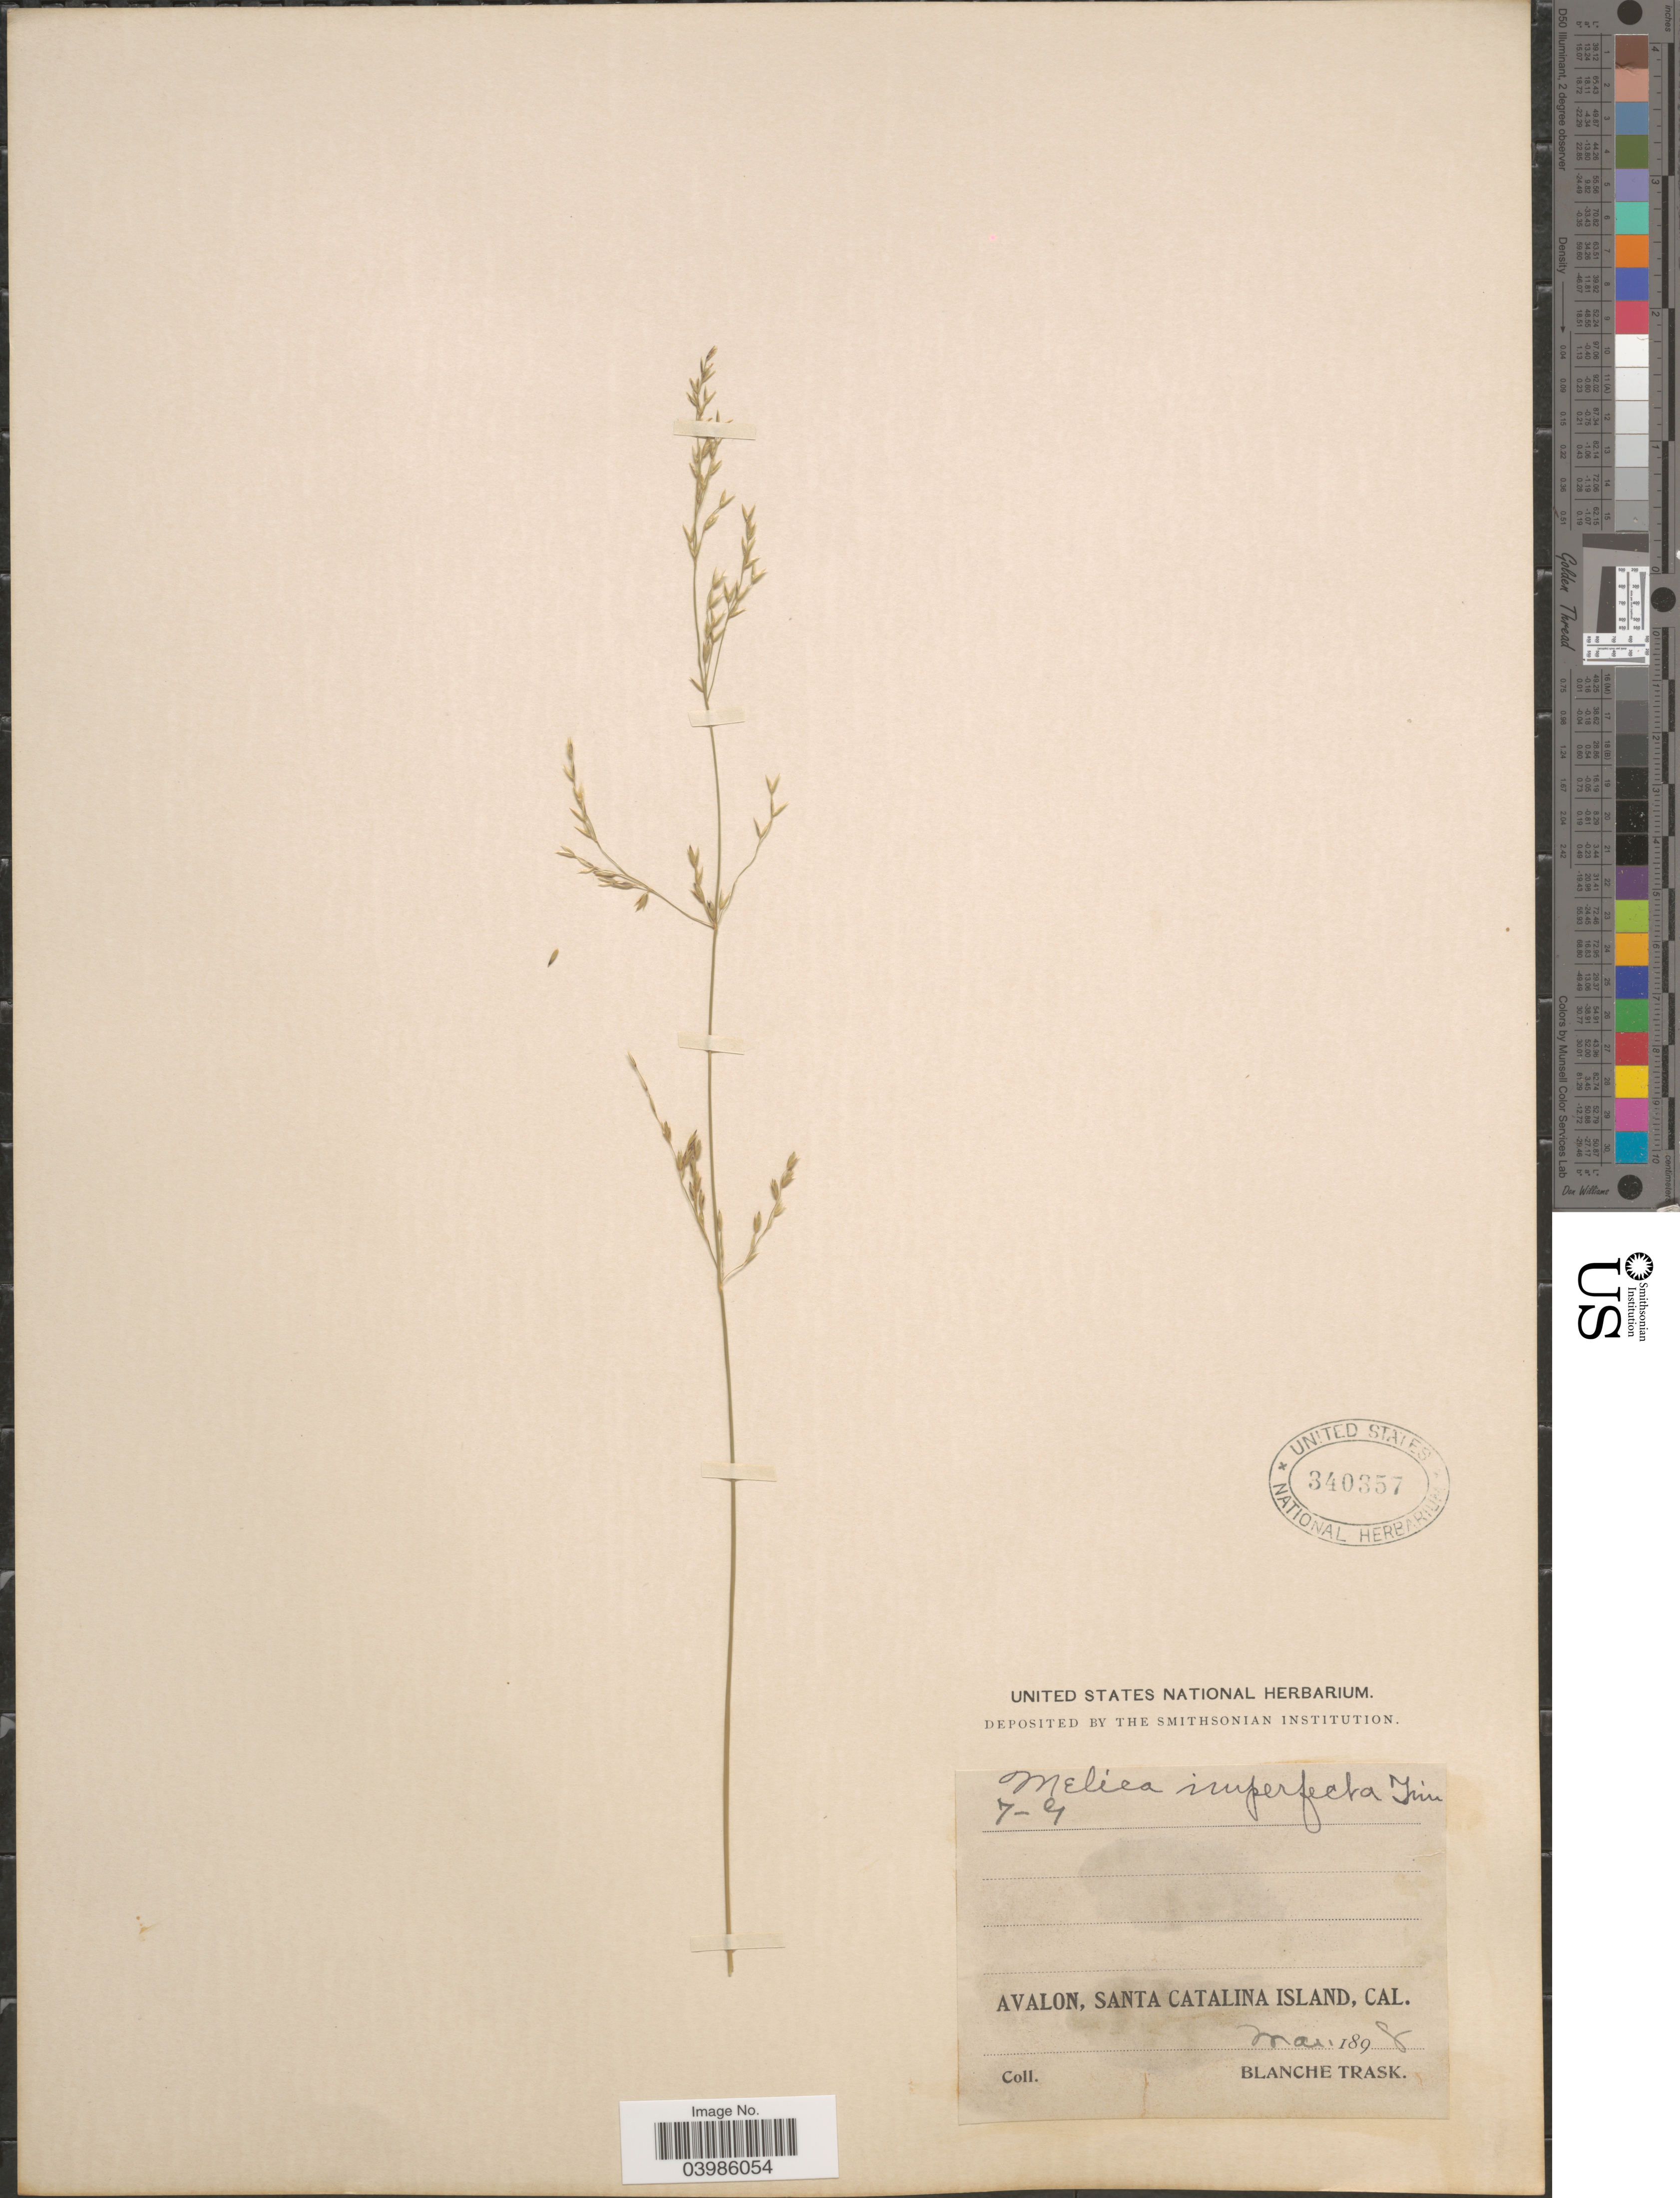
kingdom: Plantae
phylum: Tracheophyta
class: Liliopsida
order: Poales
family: Poaceae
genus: Melica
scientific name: Melica imperfecta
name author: Trin.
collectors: B. Trask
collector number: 7-G*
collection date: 1898-05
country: United States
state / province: California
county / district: Los Angeles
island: Santa Catalina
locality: Avalon, Santa Catalina Island.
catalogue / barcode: US 340357